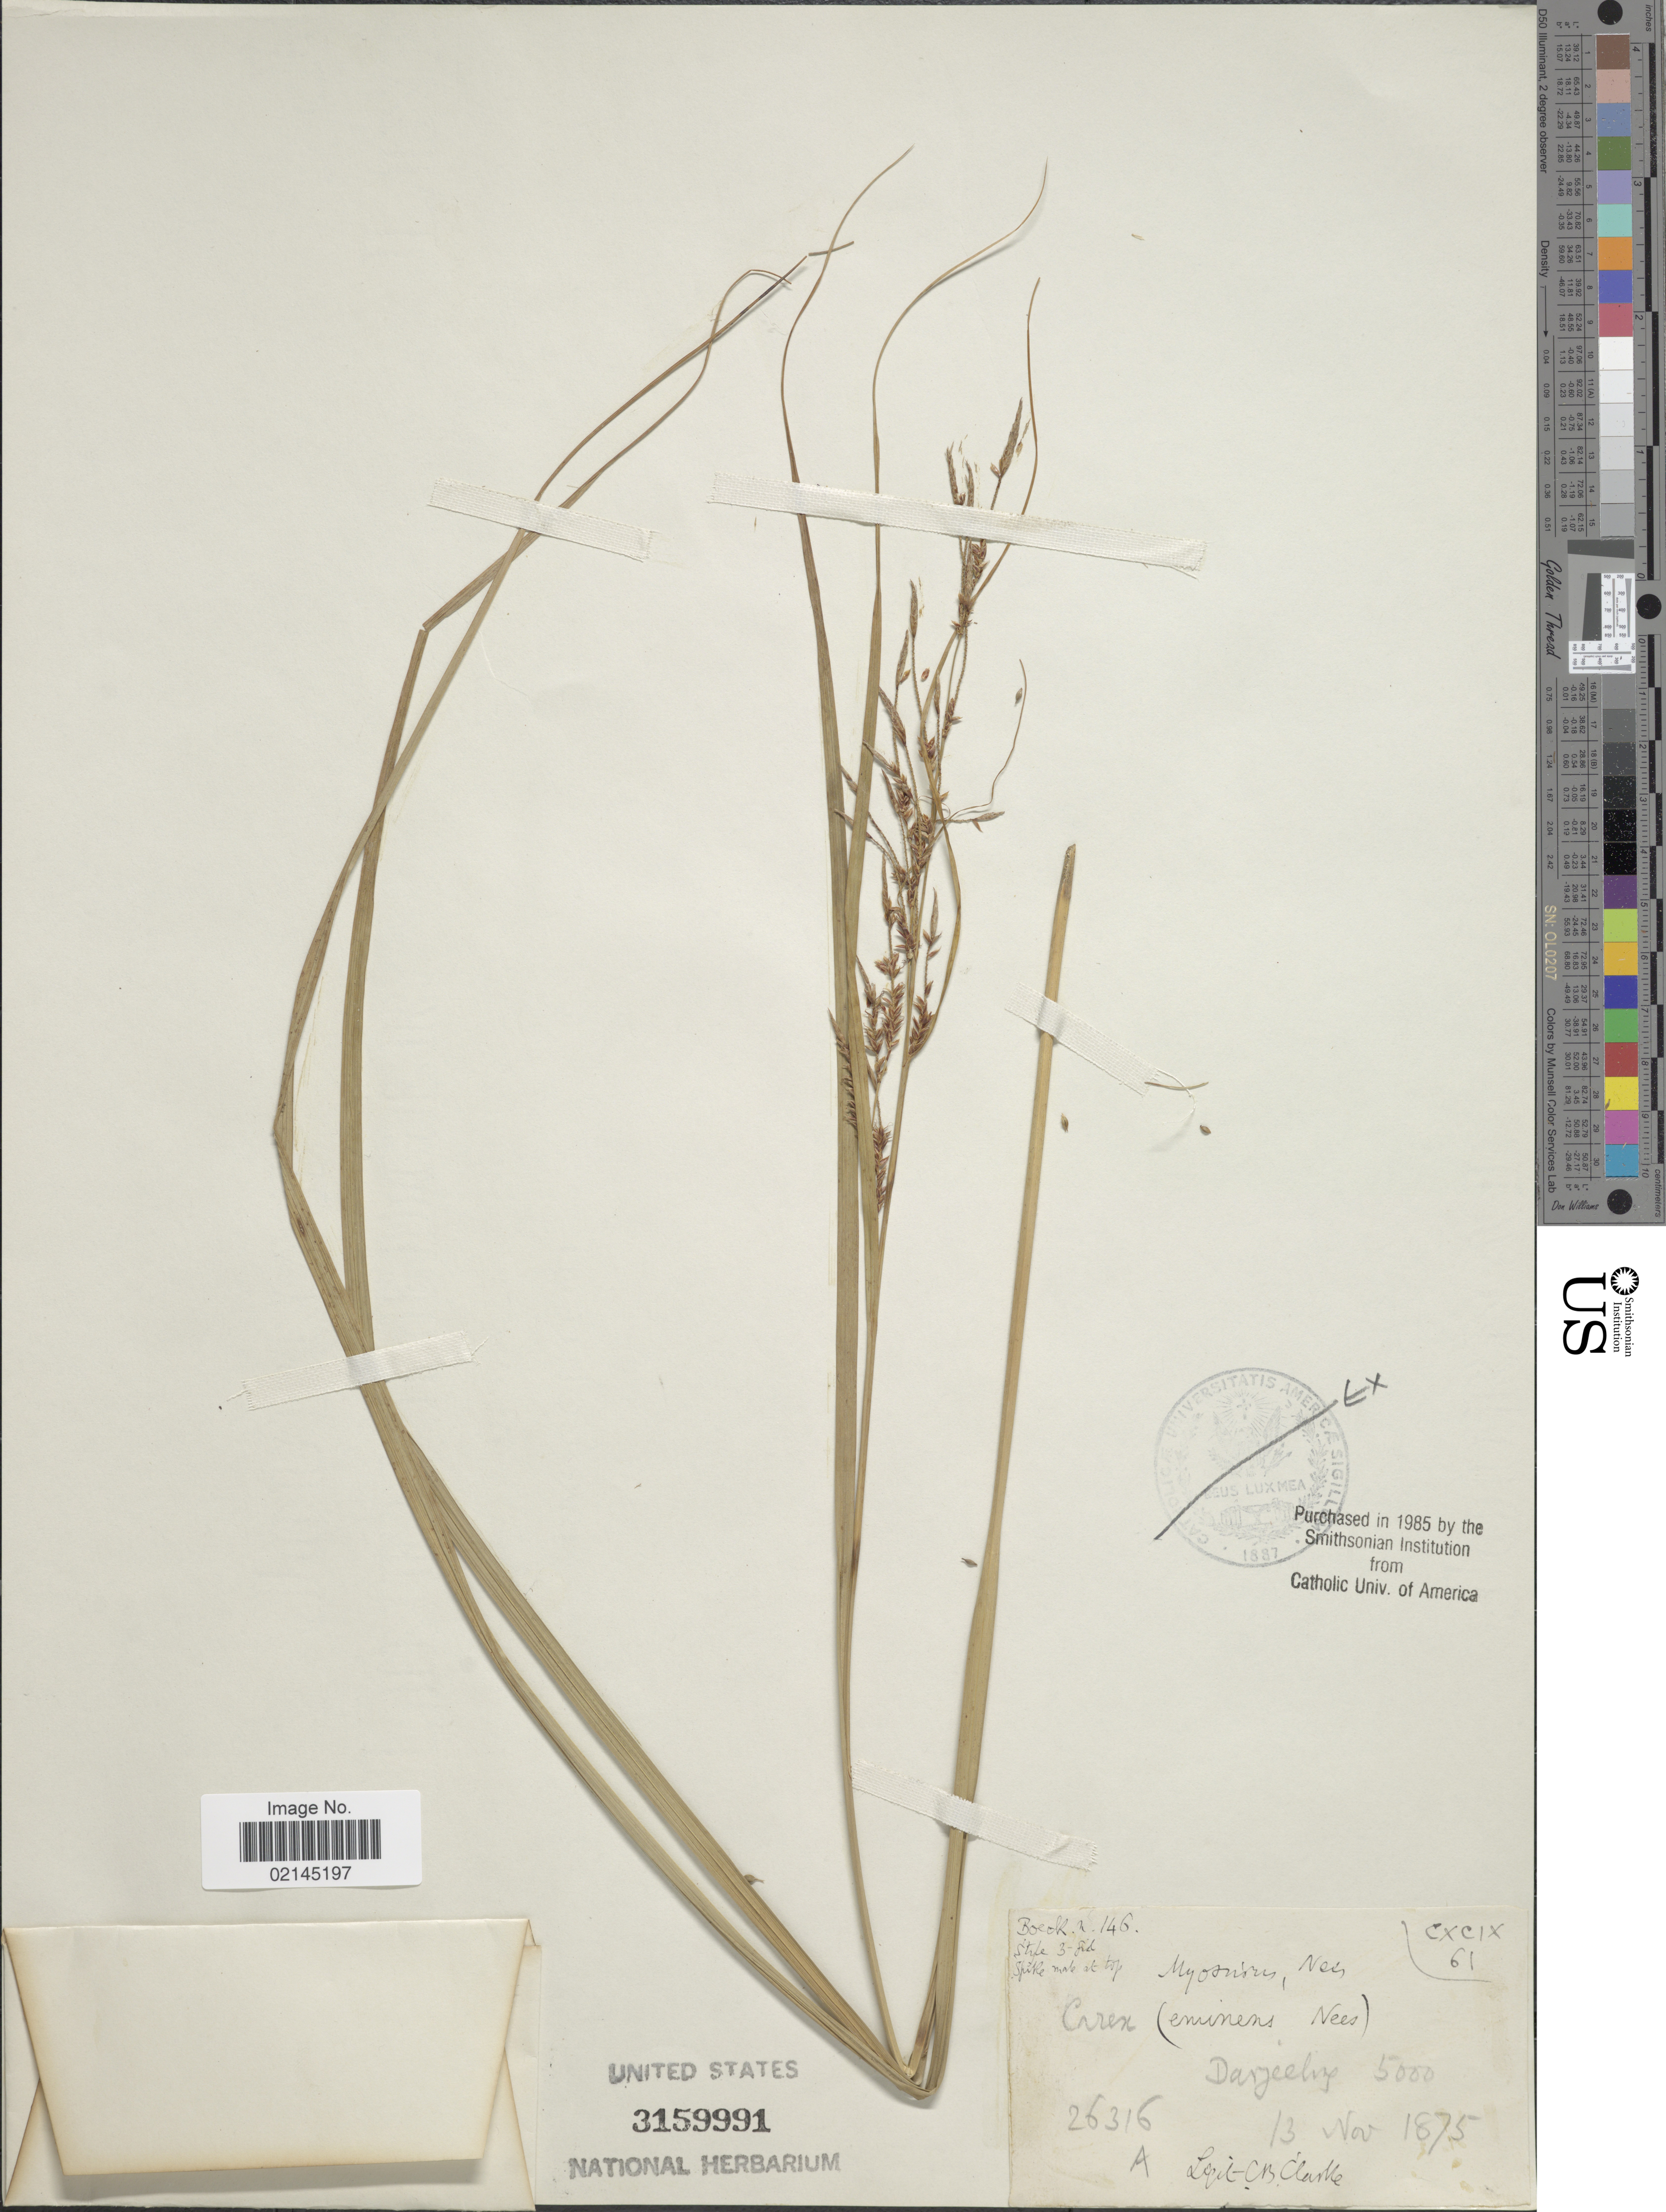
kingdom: Plantae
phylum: Tracheophyta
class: Liliopsida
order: Poales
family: Cyperaceae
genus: Carex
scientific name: Carex myosurus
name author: Nees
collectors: C. B. Clarke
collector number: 26316A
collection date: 1875-11-13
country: India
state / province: West Bengal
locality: Darjeeling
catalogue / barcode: US 3159991